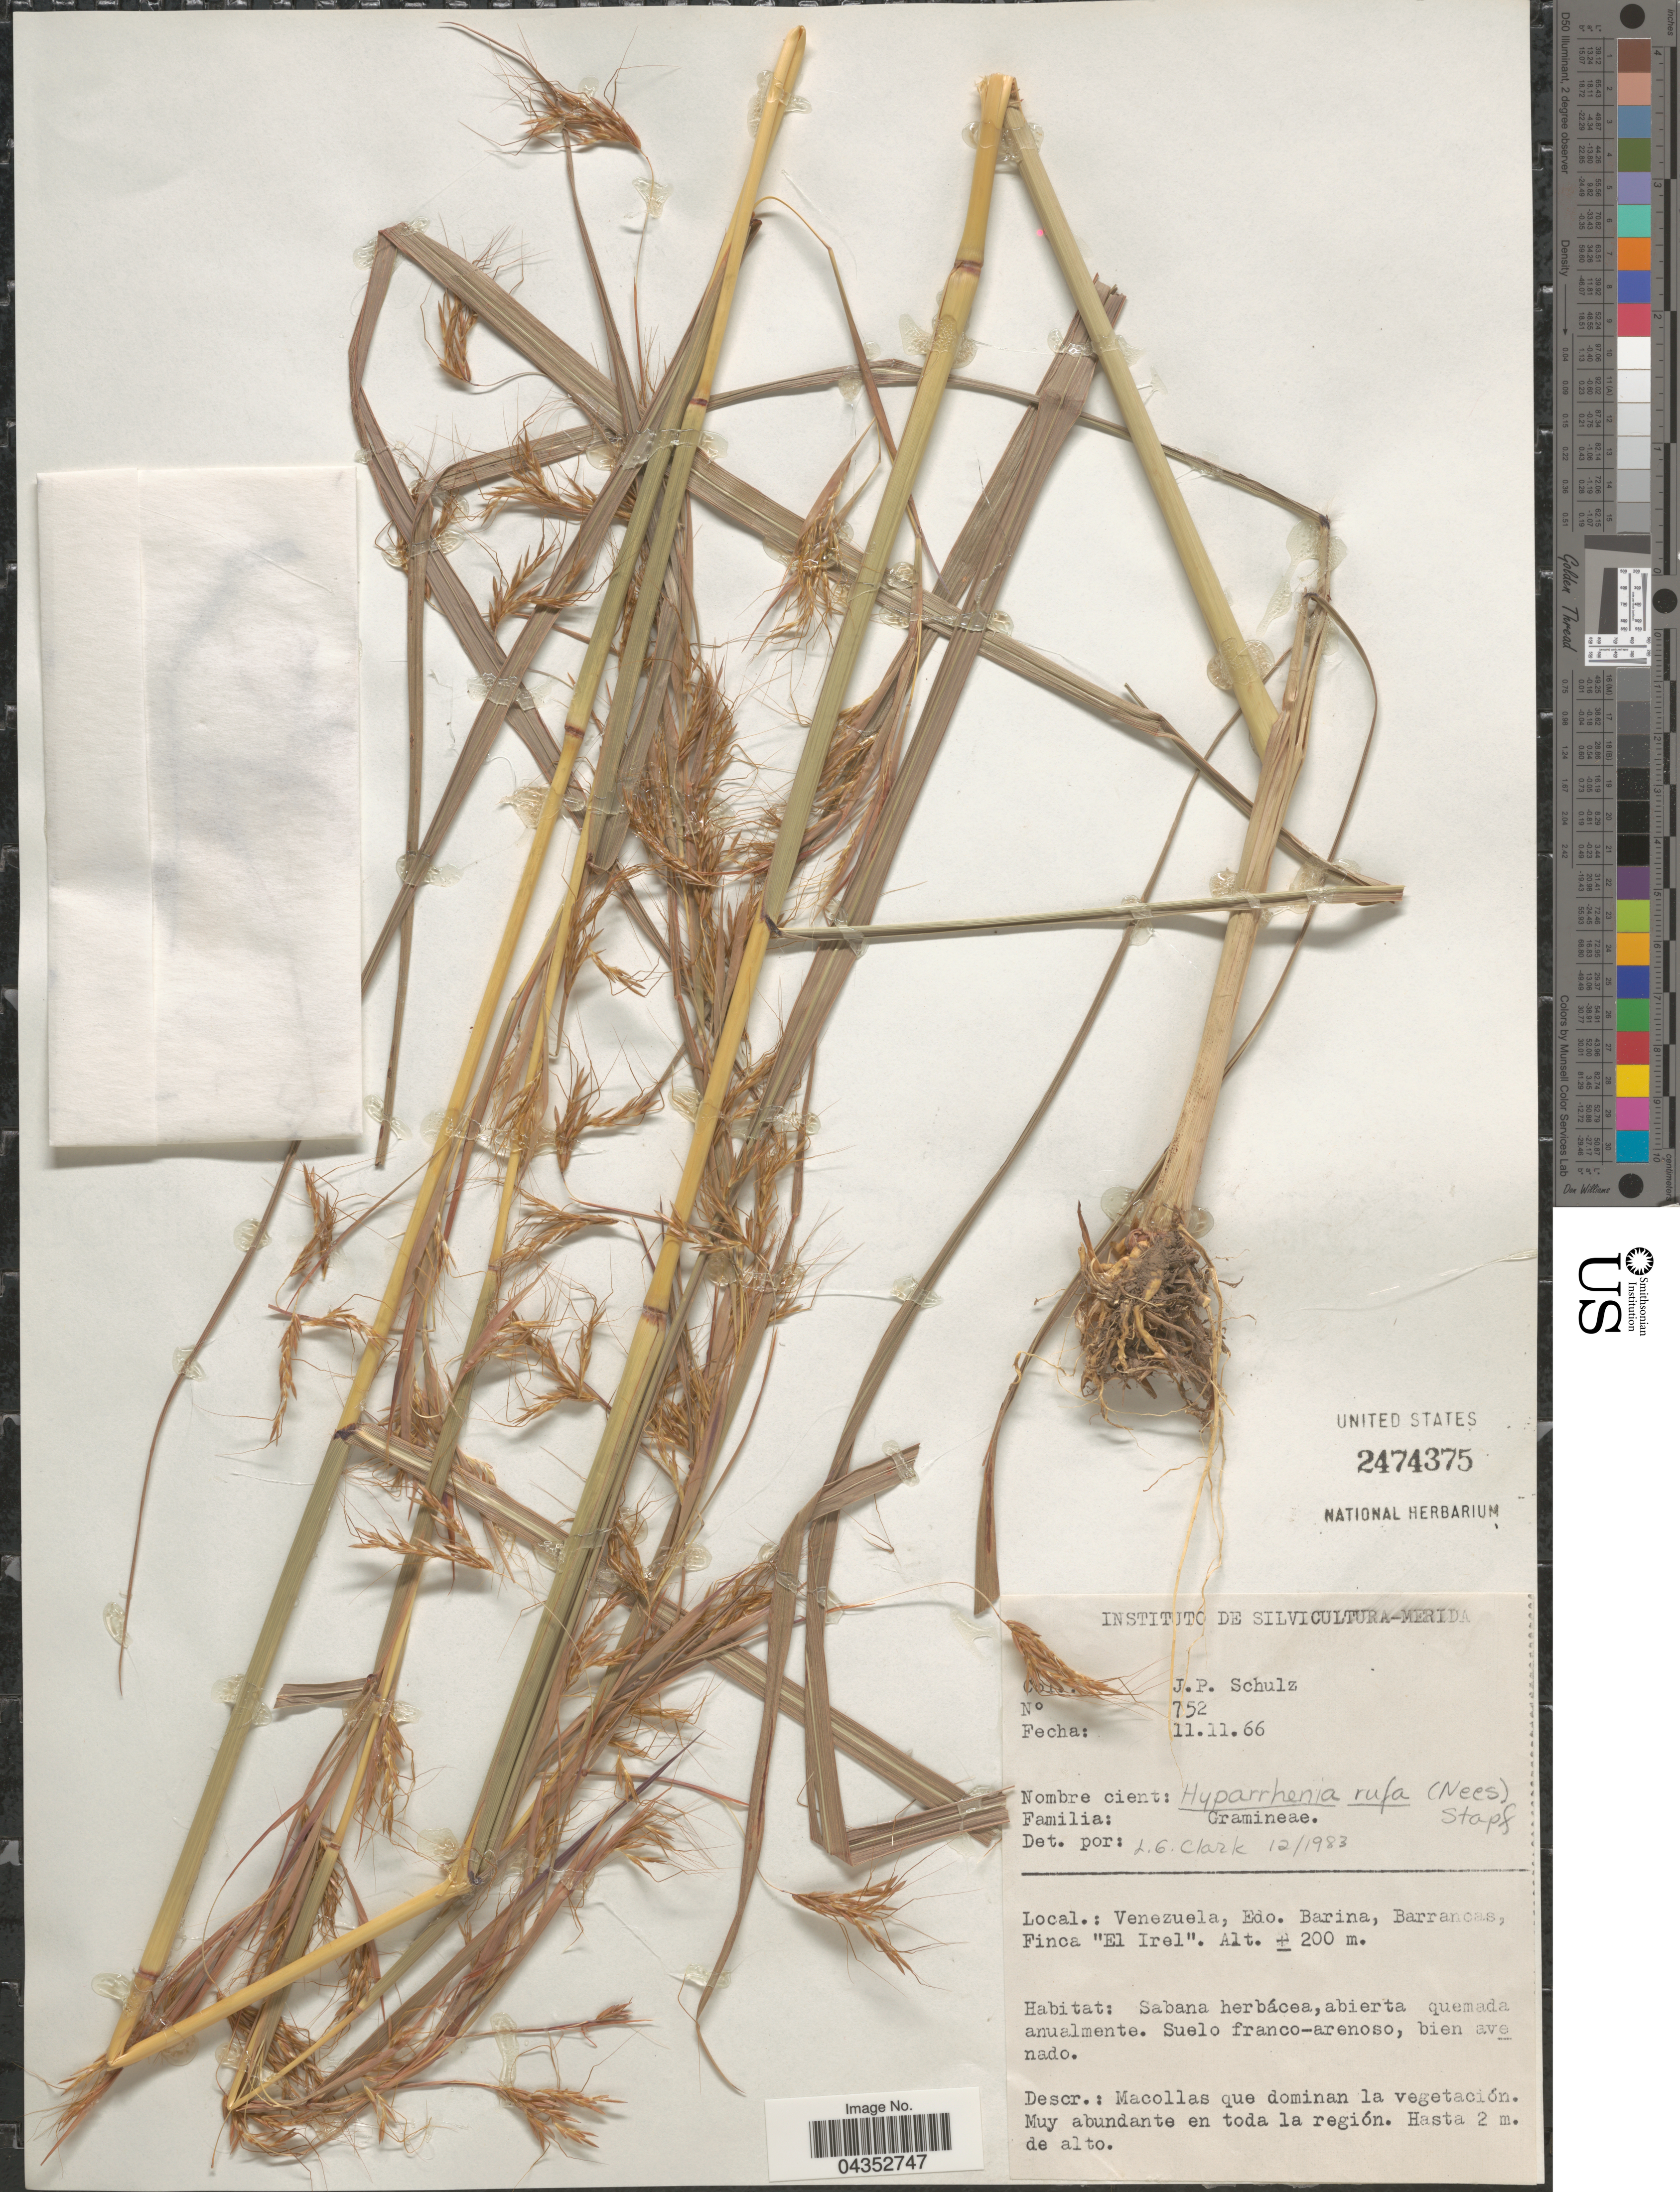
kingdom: Plantae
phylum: Tracheophyta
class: Liliopsida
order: Poales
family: Poaceae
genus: Hyparrhenia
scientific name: Hyparrhenia rufa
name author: (Nees) Stapf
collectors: J. P. Schulz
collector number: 752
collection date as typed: Transcribed d/m/y: 11/11/66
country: Venezuela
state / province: Barinas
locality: Edo. Barina, Barrancas, Finca "El Irel".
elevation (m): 200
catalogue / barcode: US 2474375